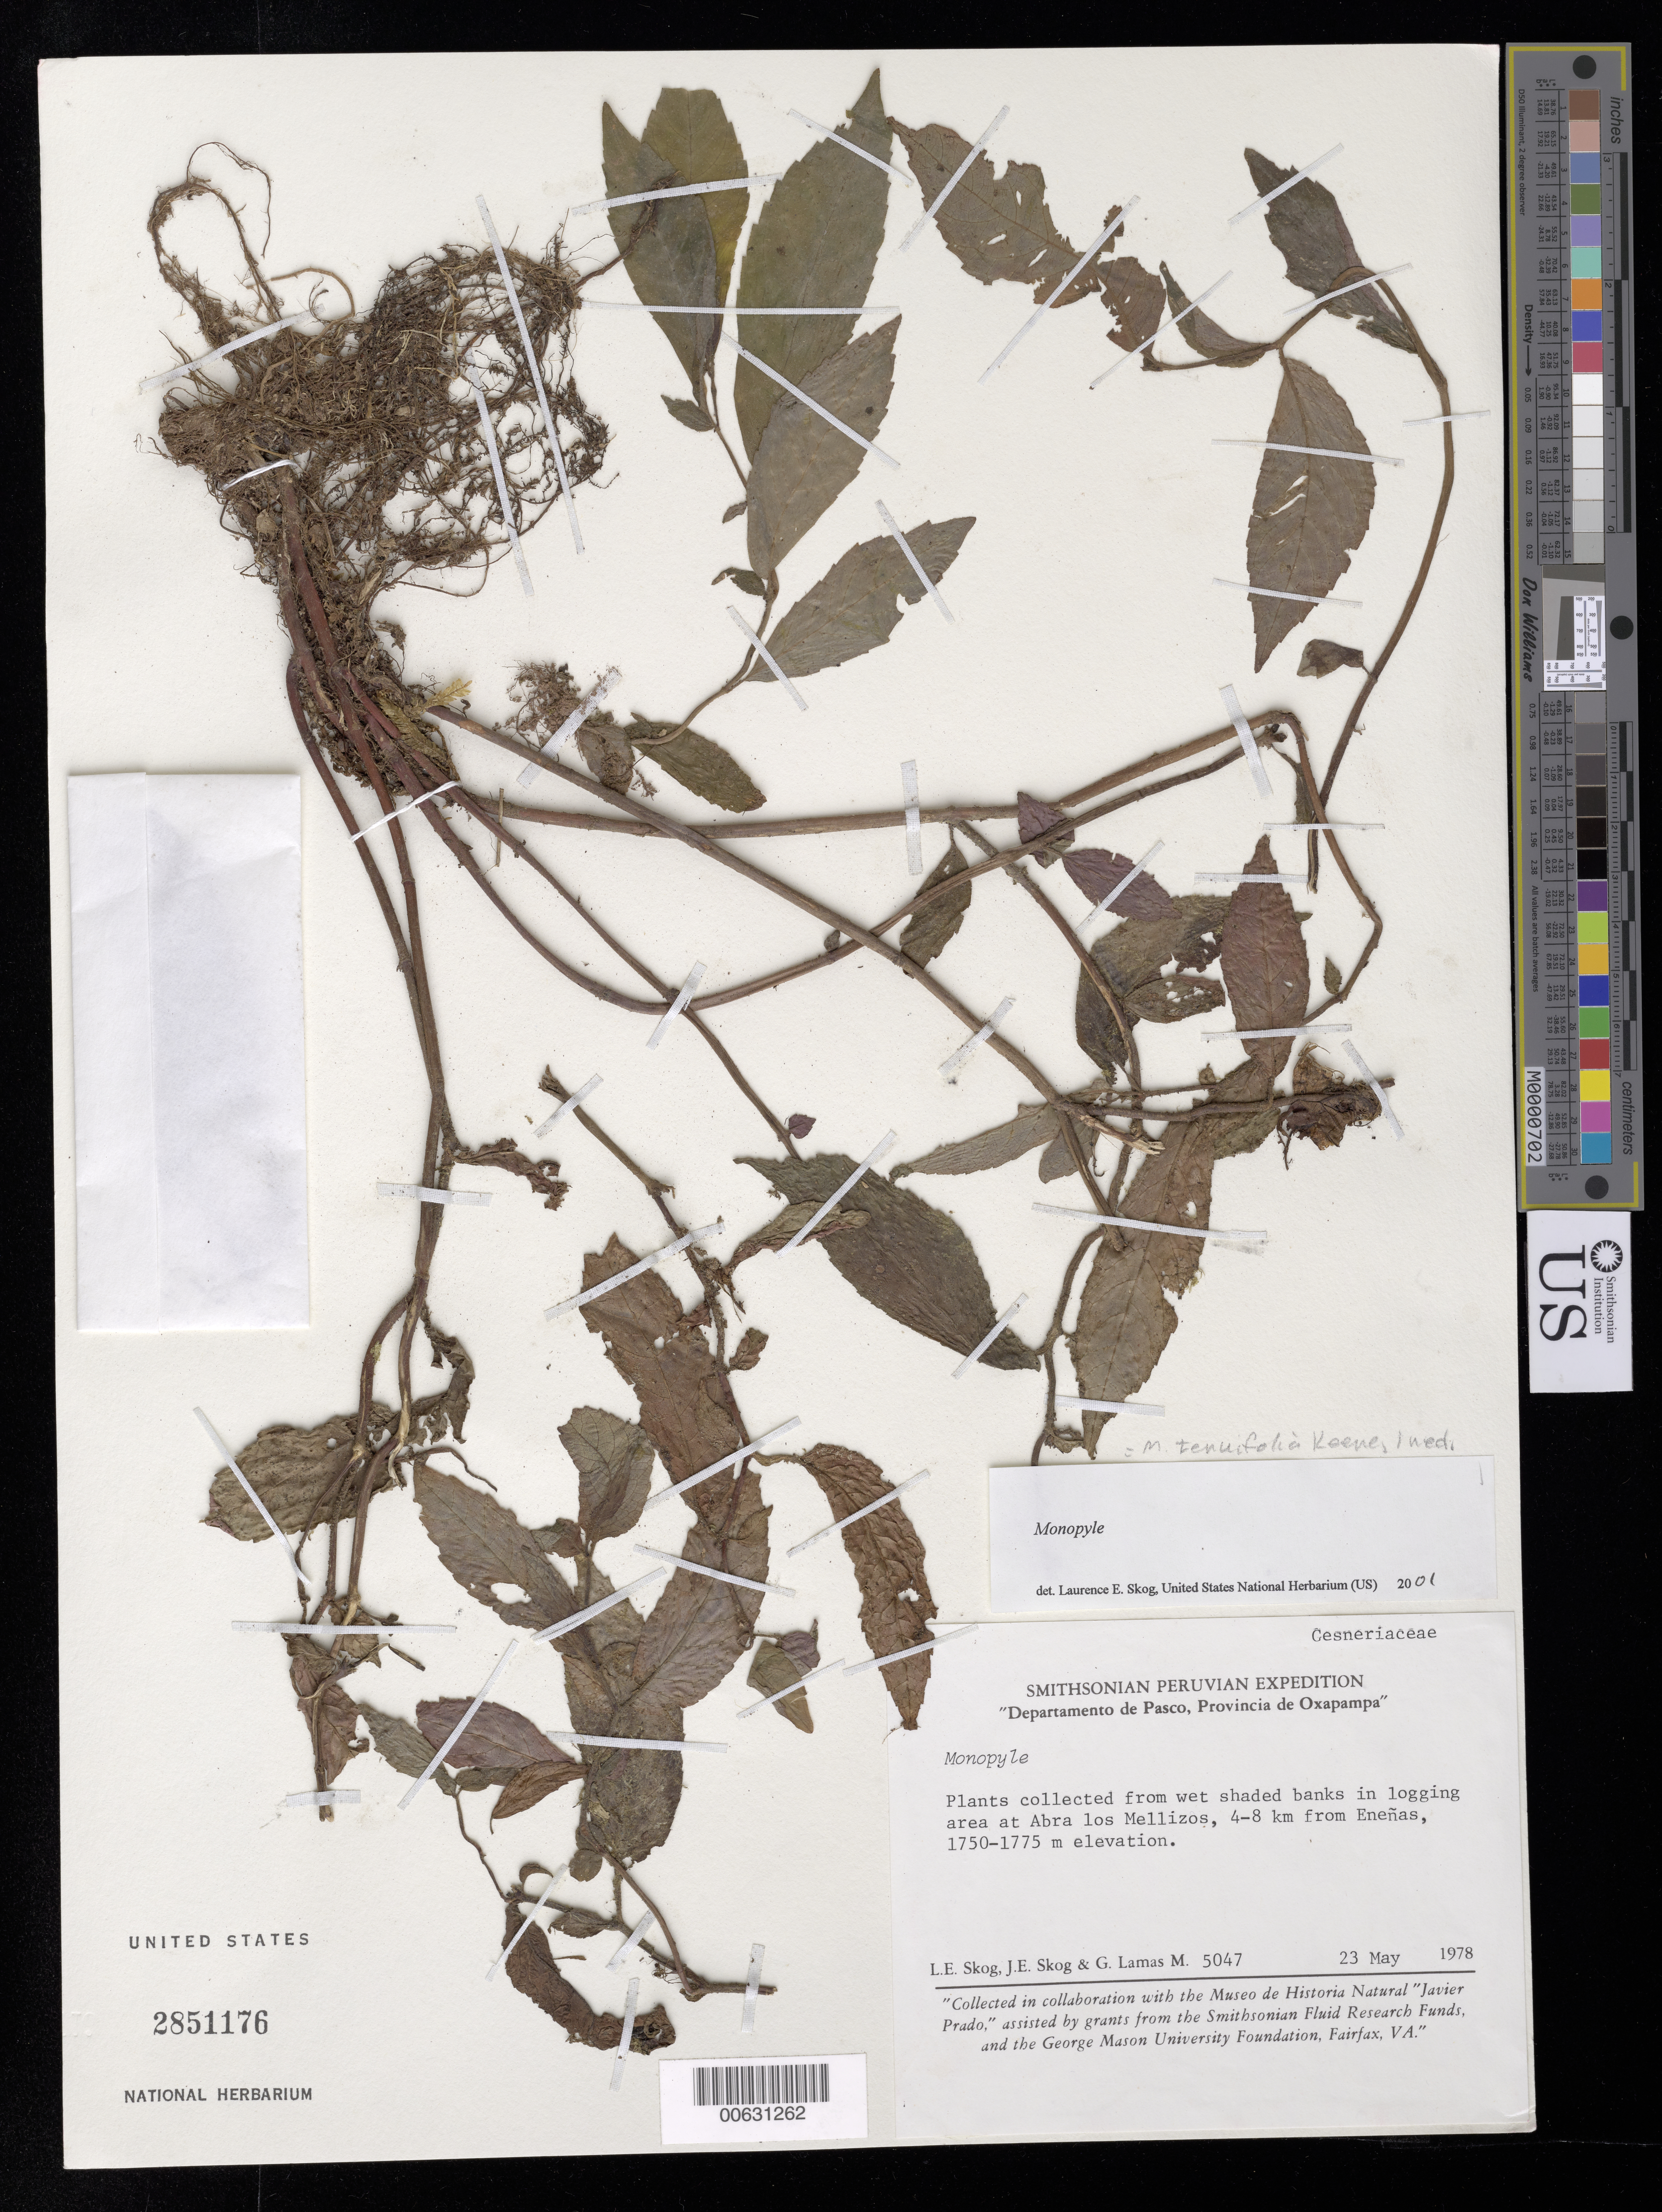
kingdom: Plantae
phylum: Tracheophyta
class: Magnoliopsida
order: Lamiales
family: Gesneriaceae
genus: Monopyle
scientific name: Monopyle sp.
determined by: Skog, Laurence E.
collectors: L. E. Skog, J. E. Skog & G. Lamas M.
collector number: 5047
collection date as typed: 23 May 1978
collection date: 1978-05-23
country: Peru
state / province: Pasco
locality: Prov. Oxapampa, Abra los Mellizos, 4-8 km from Eneñas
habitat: Wet shaded banks in logging area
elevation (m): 1750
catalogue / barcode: US 2851176